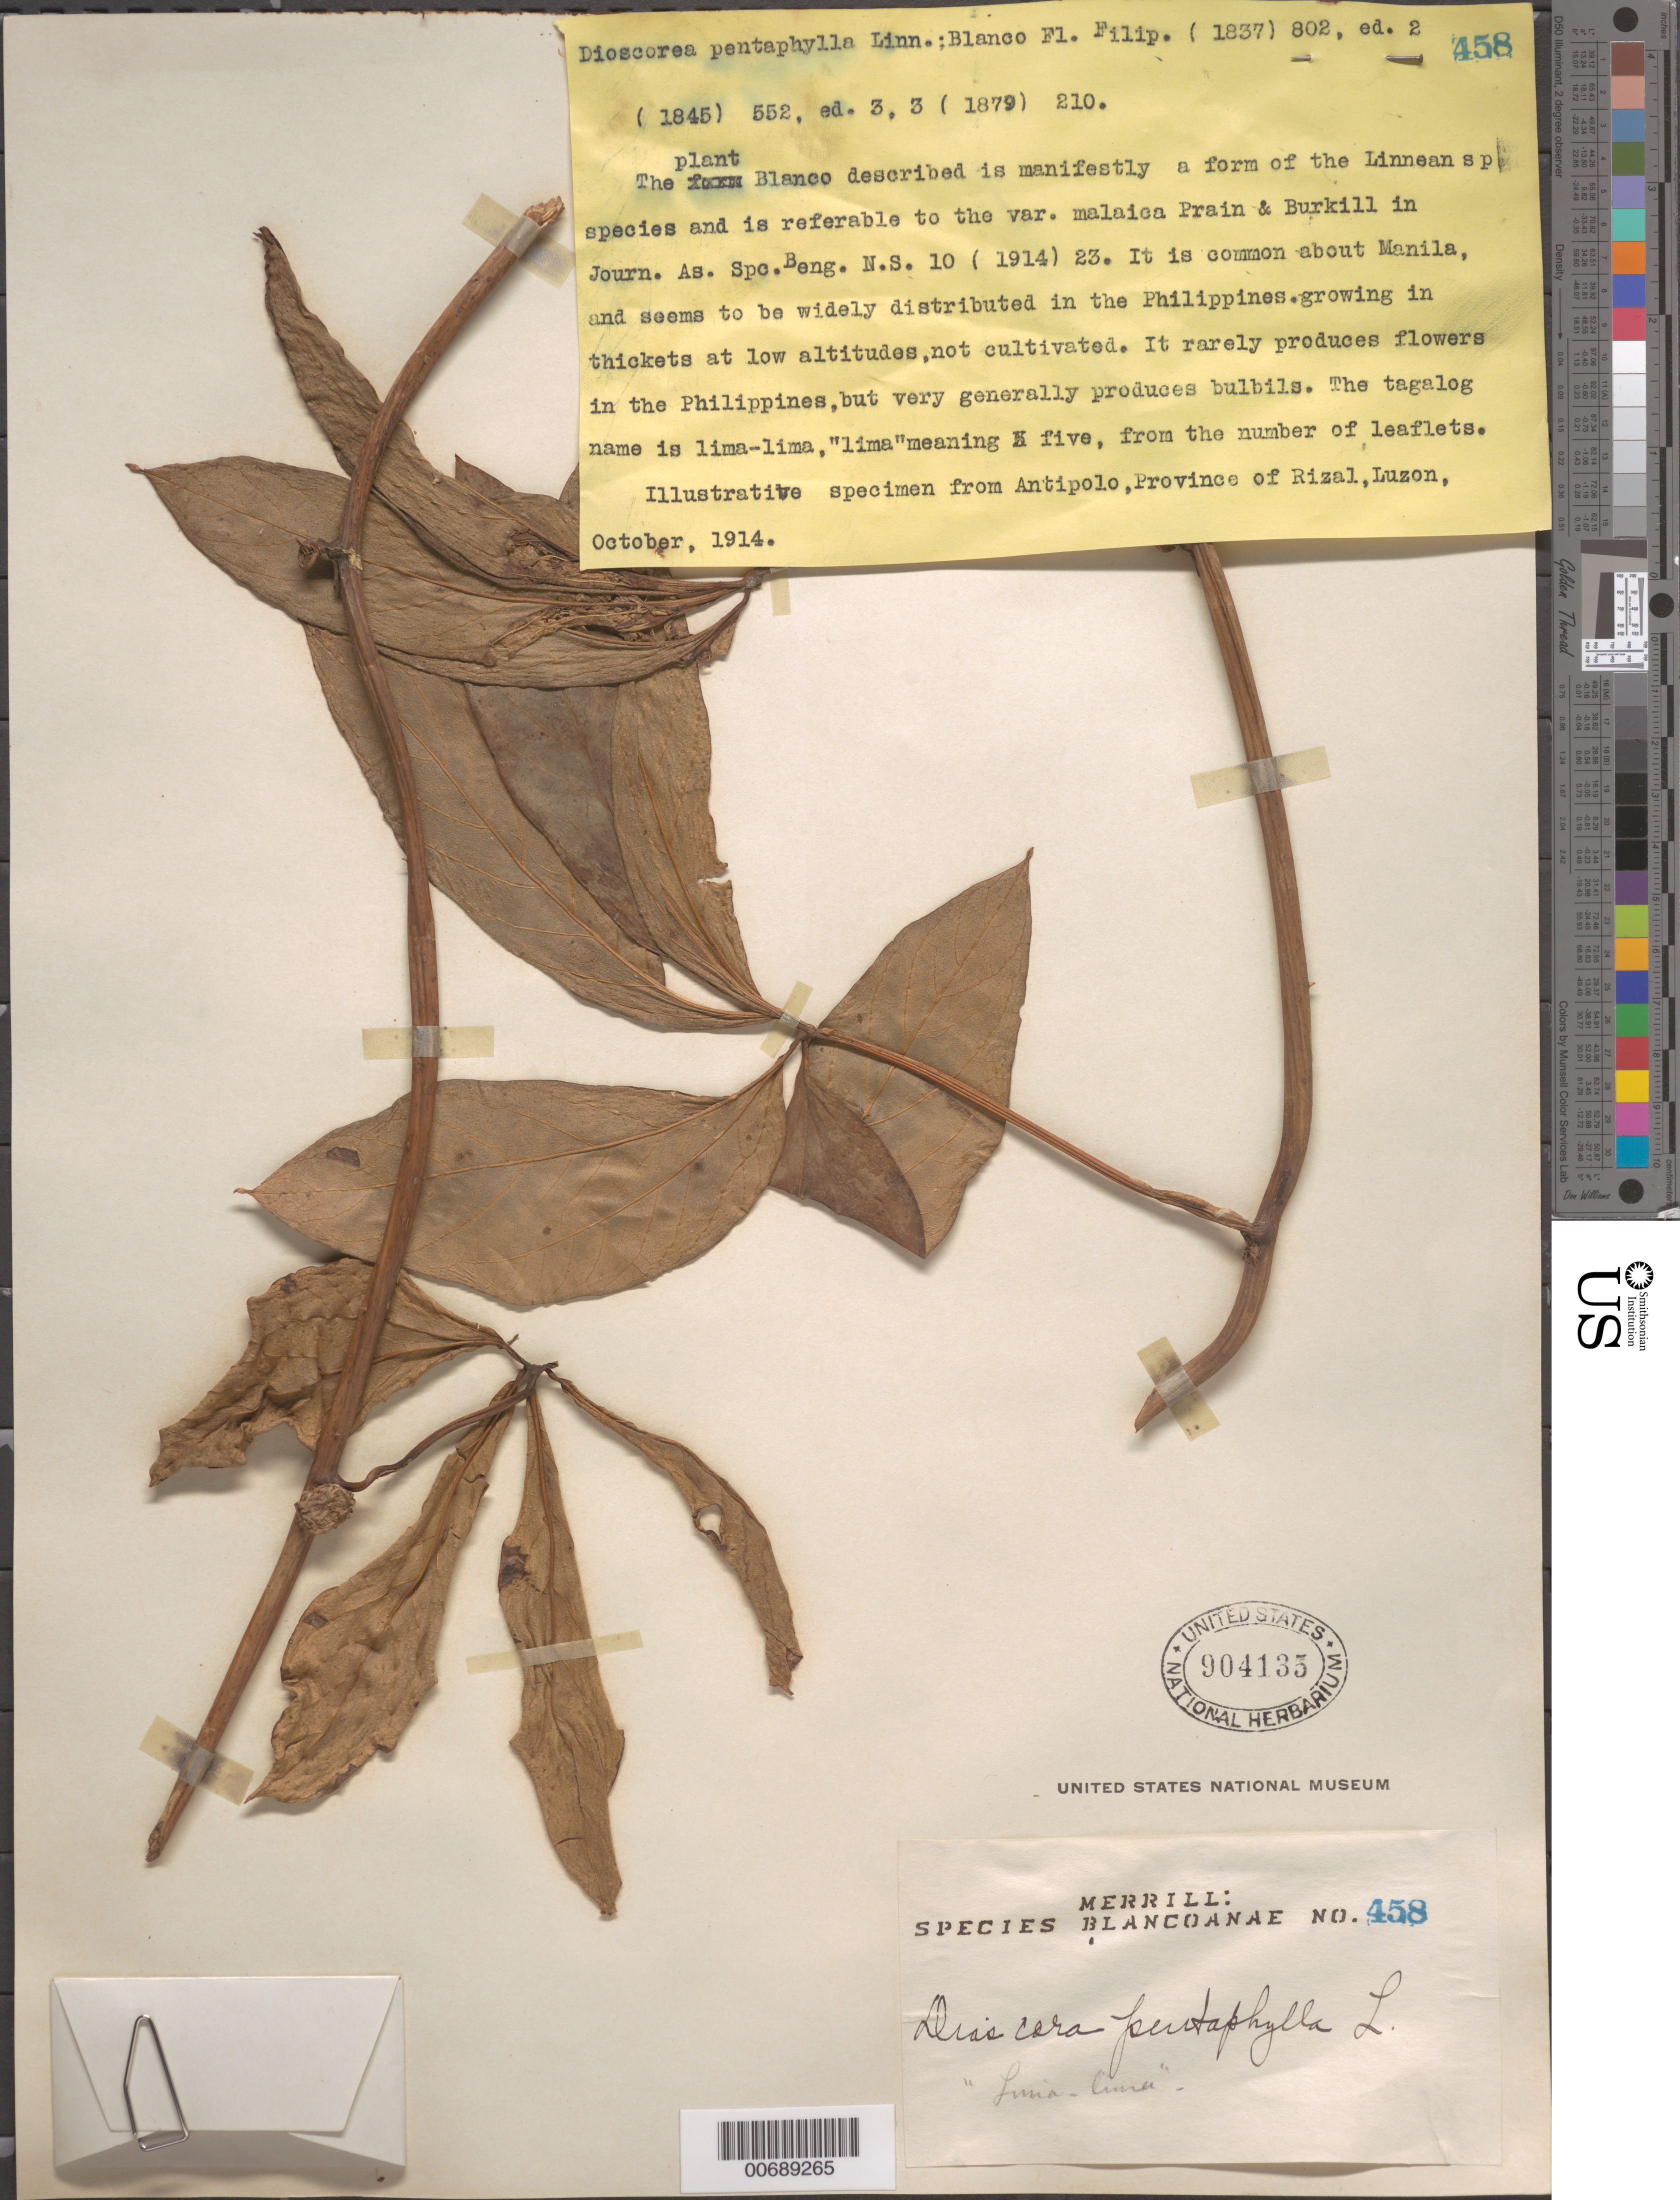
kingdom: Plantae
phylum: Tracheophyta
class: Liliopsida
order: Dioscoreales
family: Dioscoreaceae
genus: Dioscorea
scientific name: Dioscorea pentaphylla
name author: L.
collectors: E. D. Merrill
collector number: Sp. Blancoan. 0458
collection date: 1914-10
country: Philippines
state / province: Calabarzon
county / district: Rizal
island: Luzon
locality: Antipolo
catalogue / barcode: US 904135